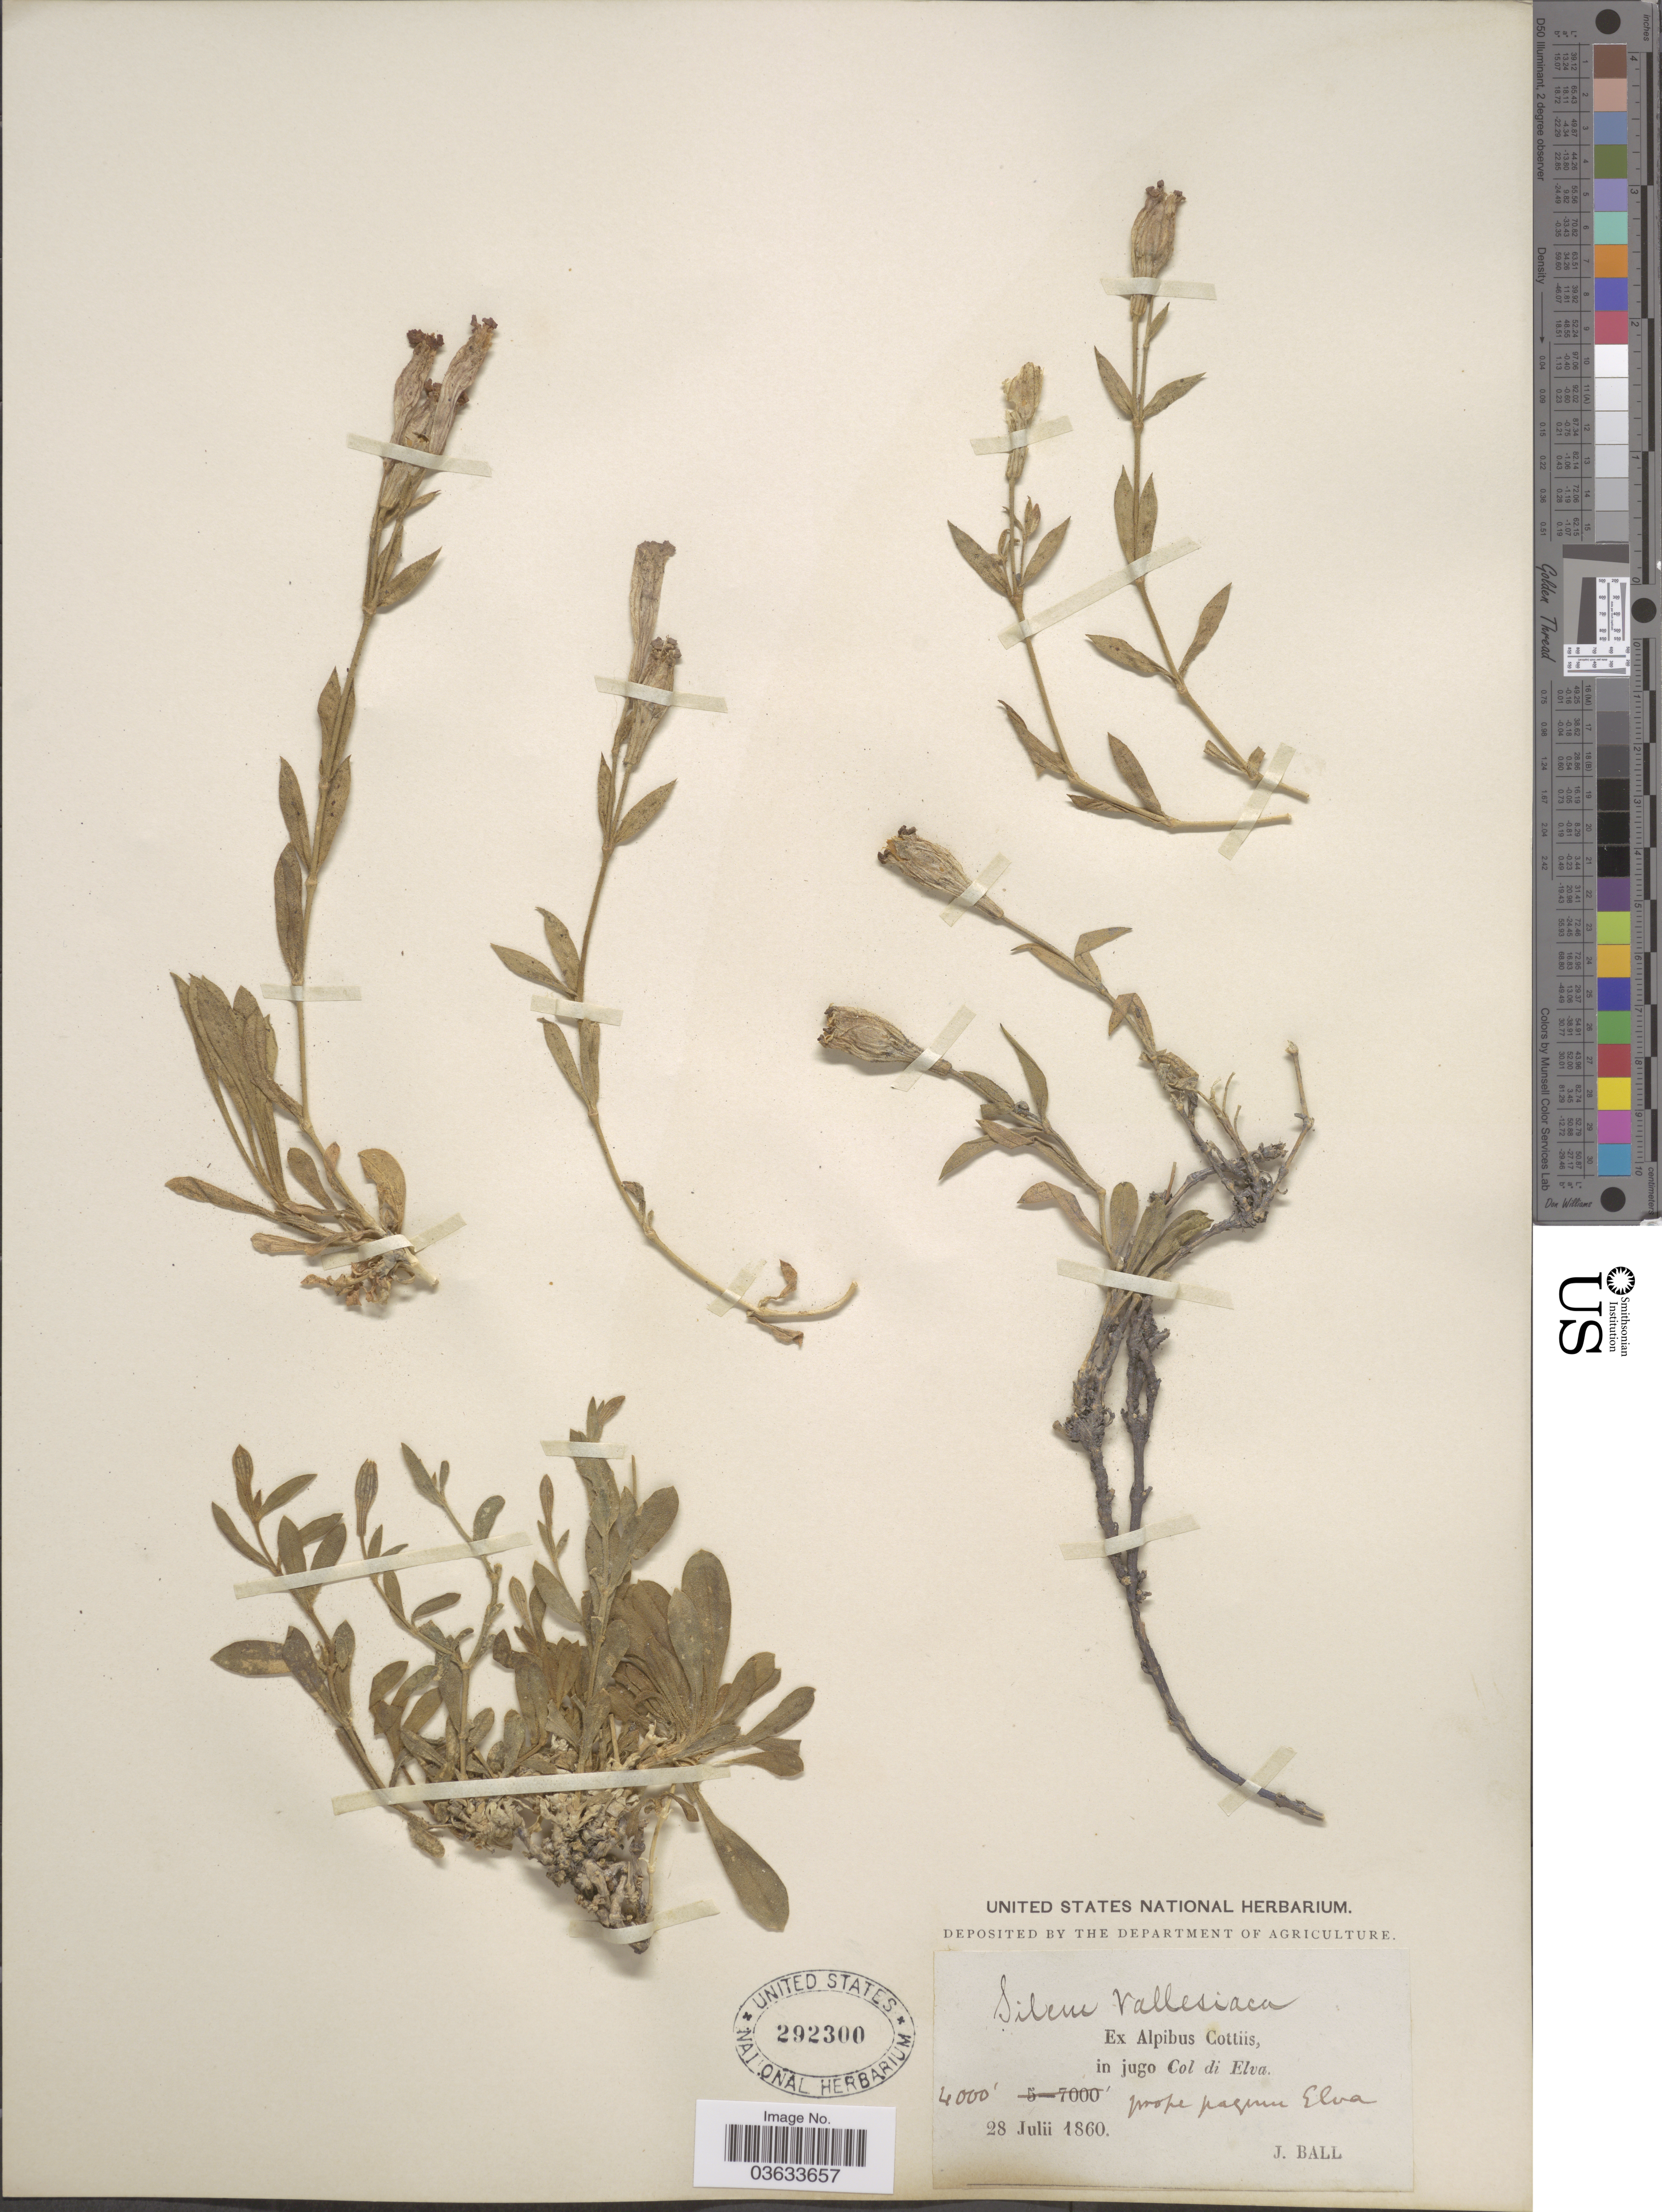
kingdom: Plantae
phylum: Tracheophyta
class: Magnoliopsida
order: Caryophyllales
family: Caryophyllaceae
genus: Silene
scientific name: Silene vallesiaca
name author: Link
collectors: J. Ball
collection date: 1860-07-28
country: Italy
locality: Ex Alpibus Cottiis, in jugo Col di Elva. Prope pagum Elva.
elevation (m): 1219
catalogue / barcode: US 292300